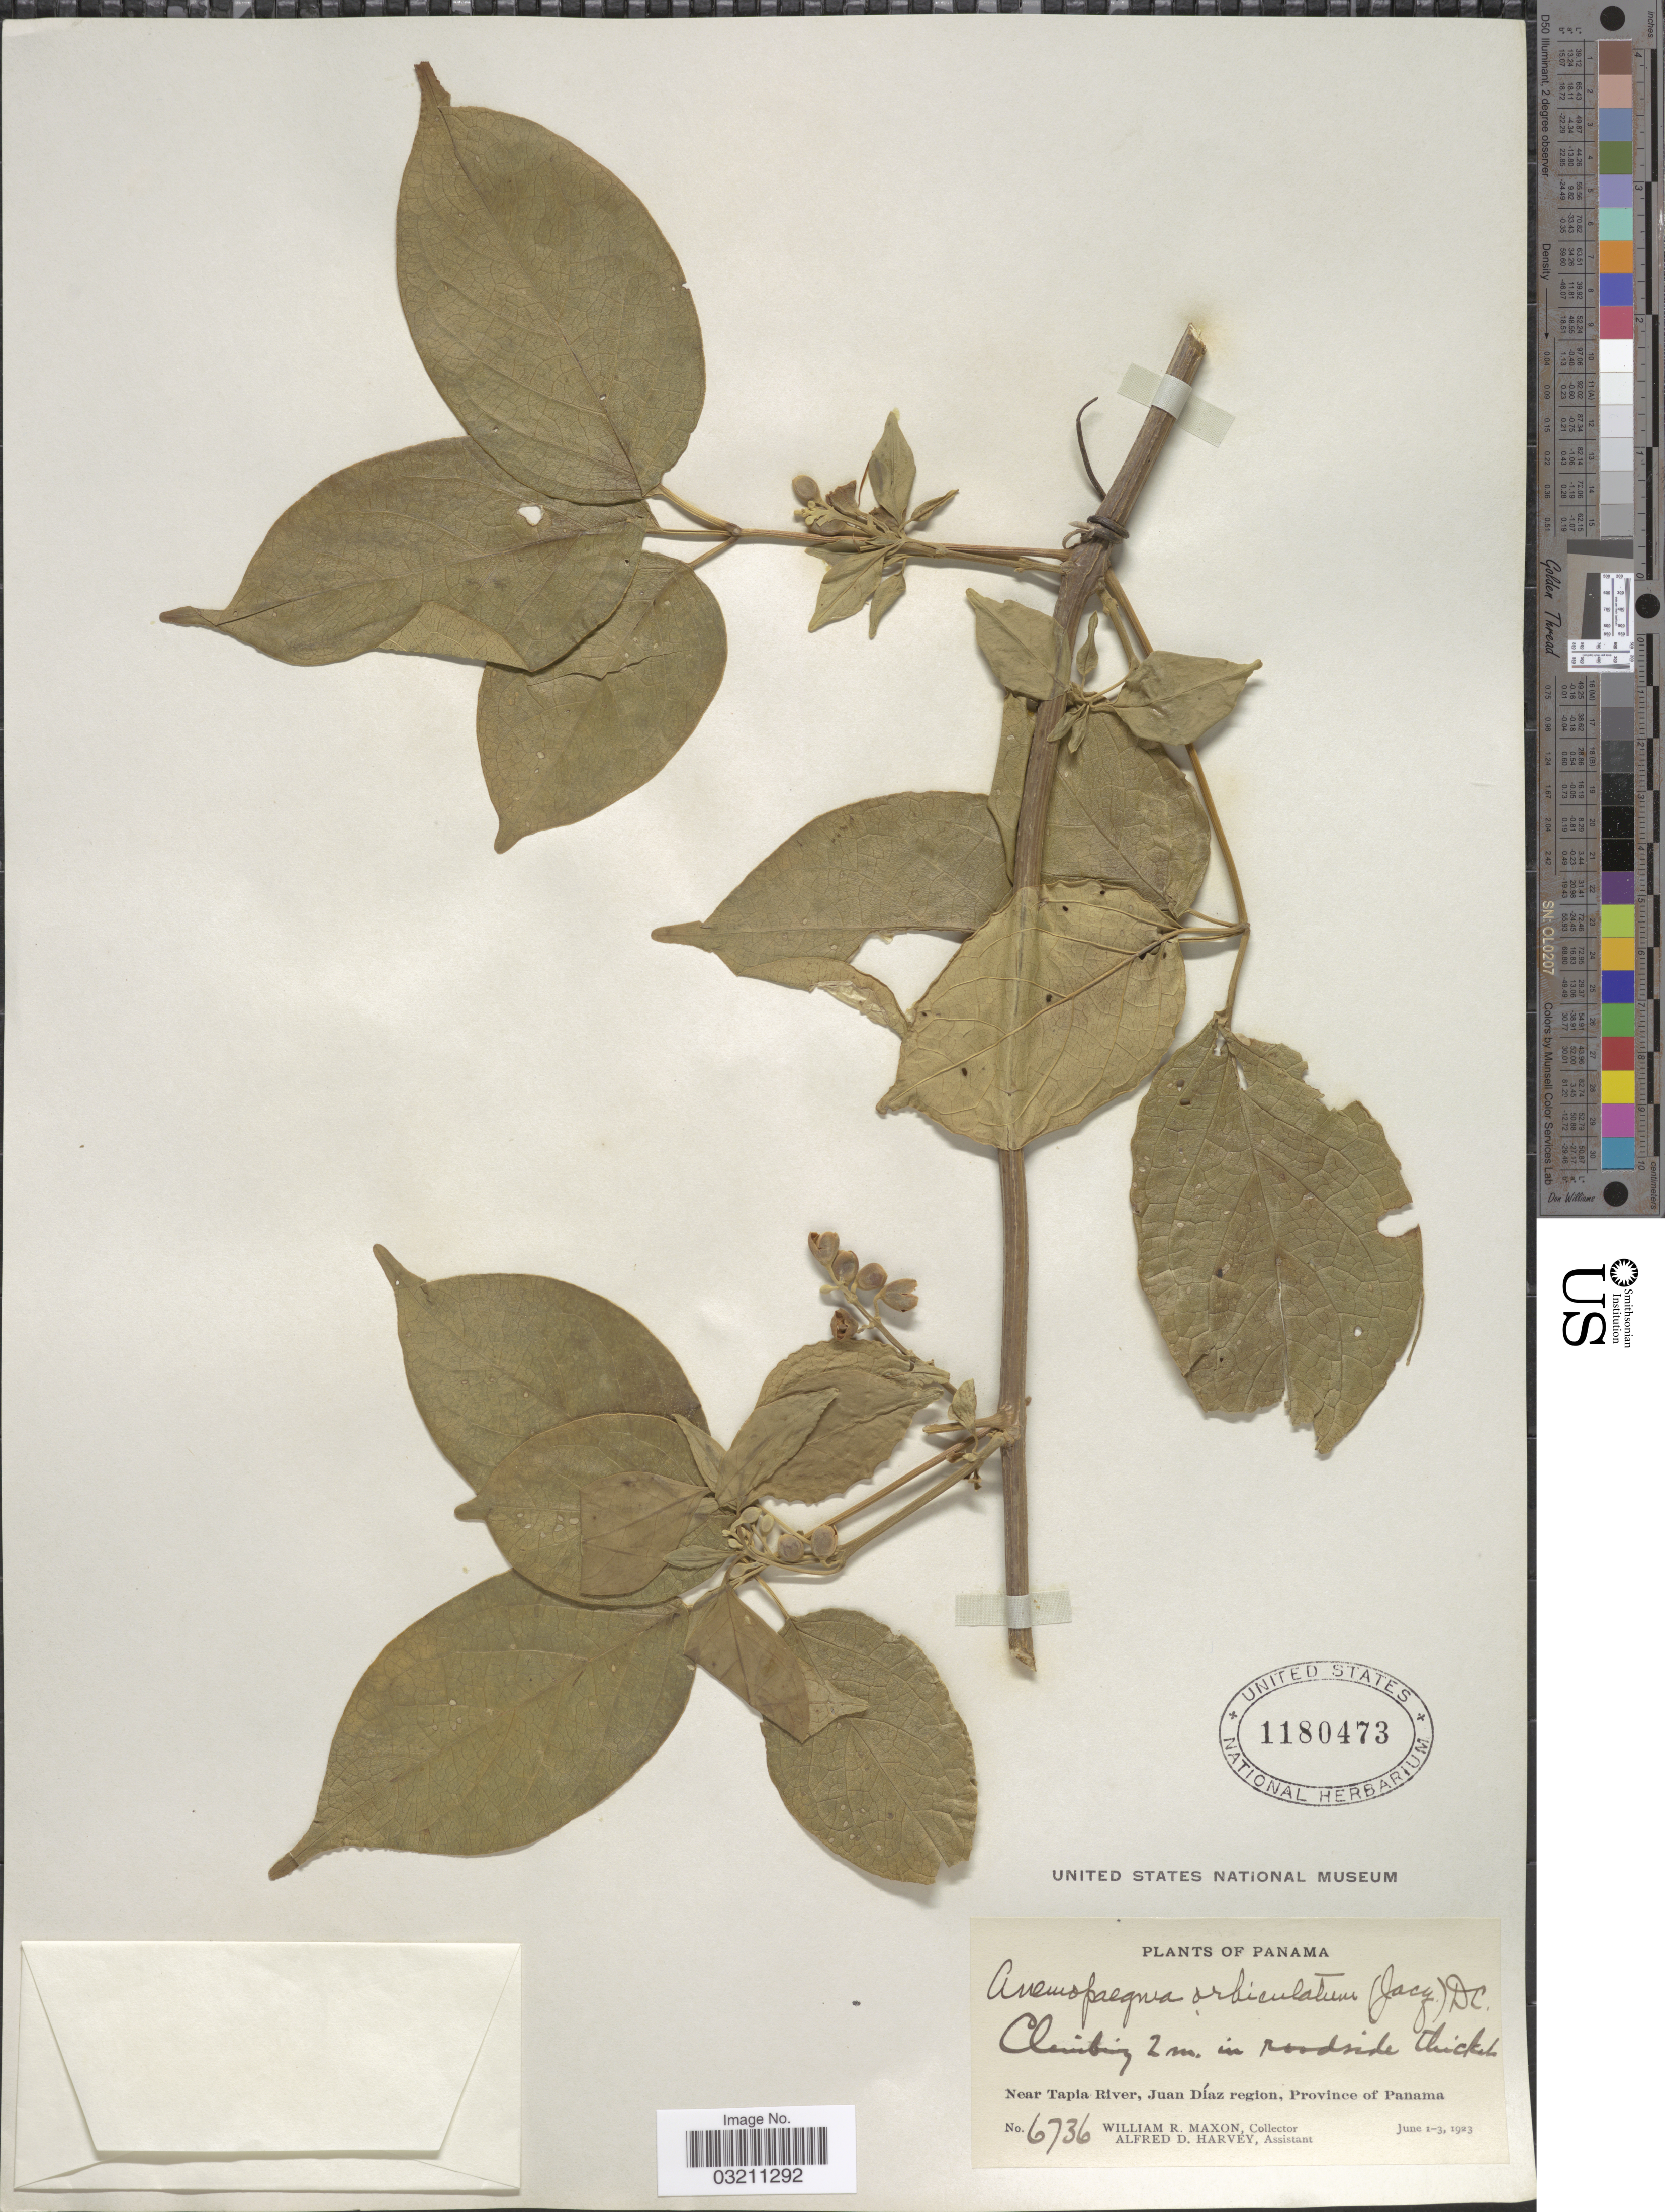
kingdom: Plantae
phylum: Tracheophyta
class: Magnoliopsida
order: Lamiales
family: Bignoniaceae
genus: Amphilophium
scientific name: Amphilophium orbiculatum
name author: (Jacq.) DC.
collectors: W. R. Maxon & A. D. Harvey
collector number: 6736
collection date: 1923-06-01/1923-06-03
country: Panama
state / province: Panamá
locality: Near Tapia River, Juan Díaz region.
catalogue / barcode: US 1180473